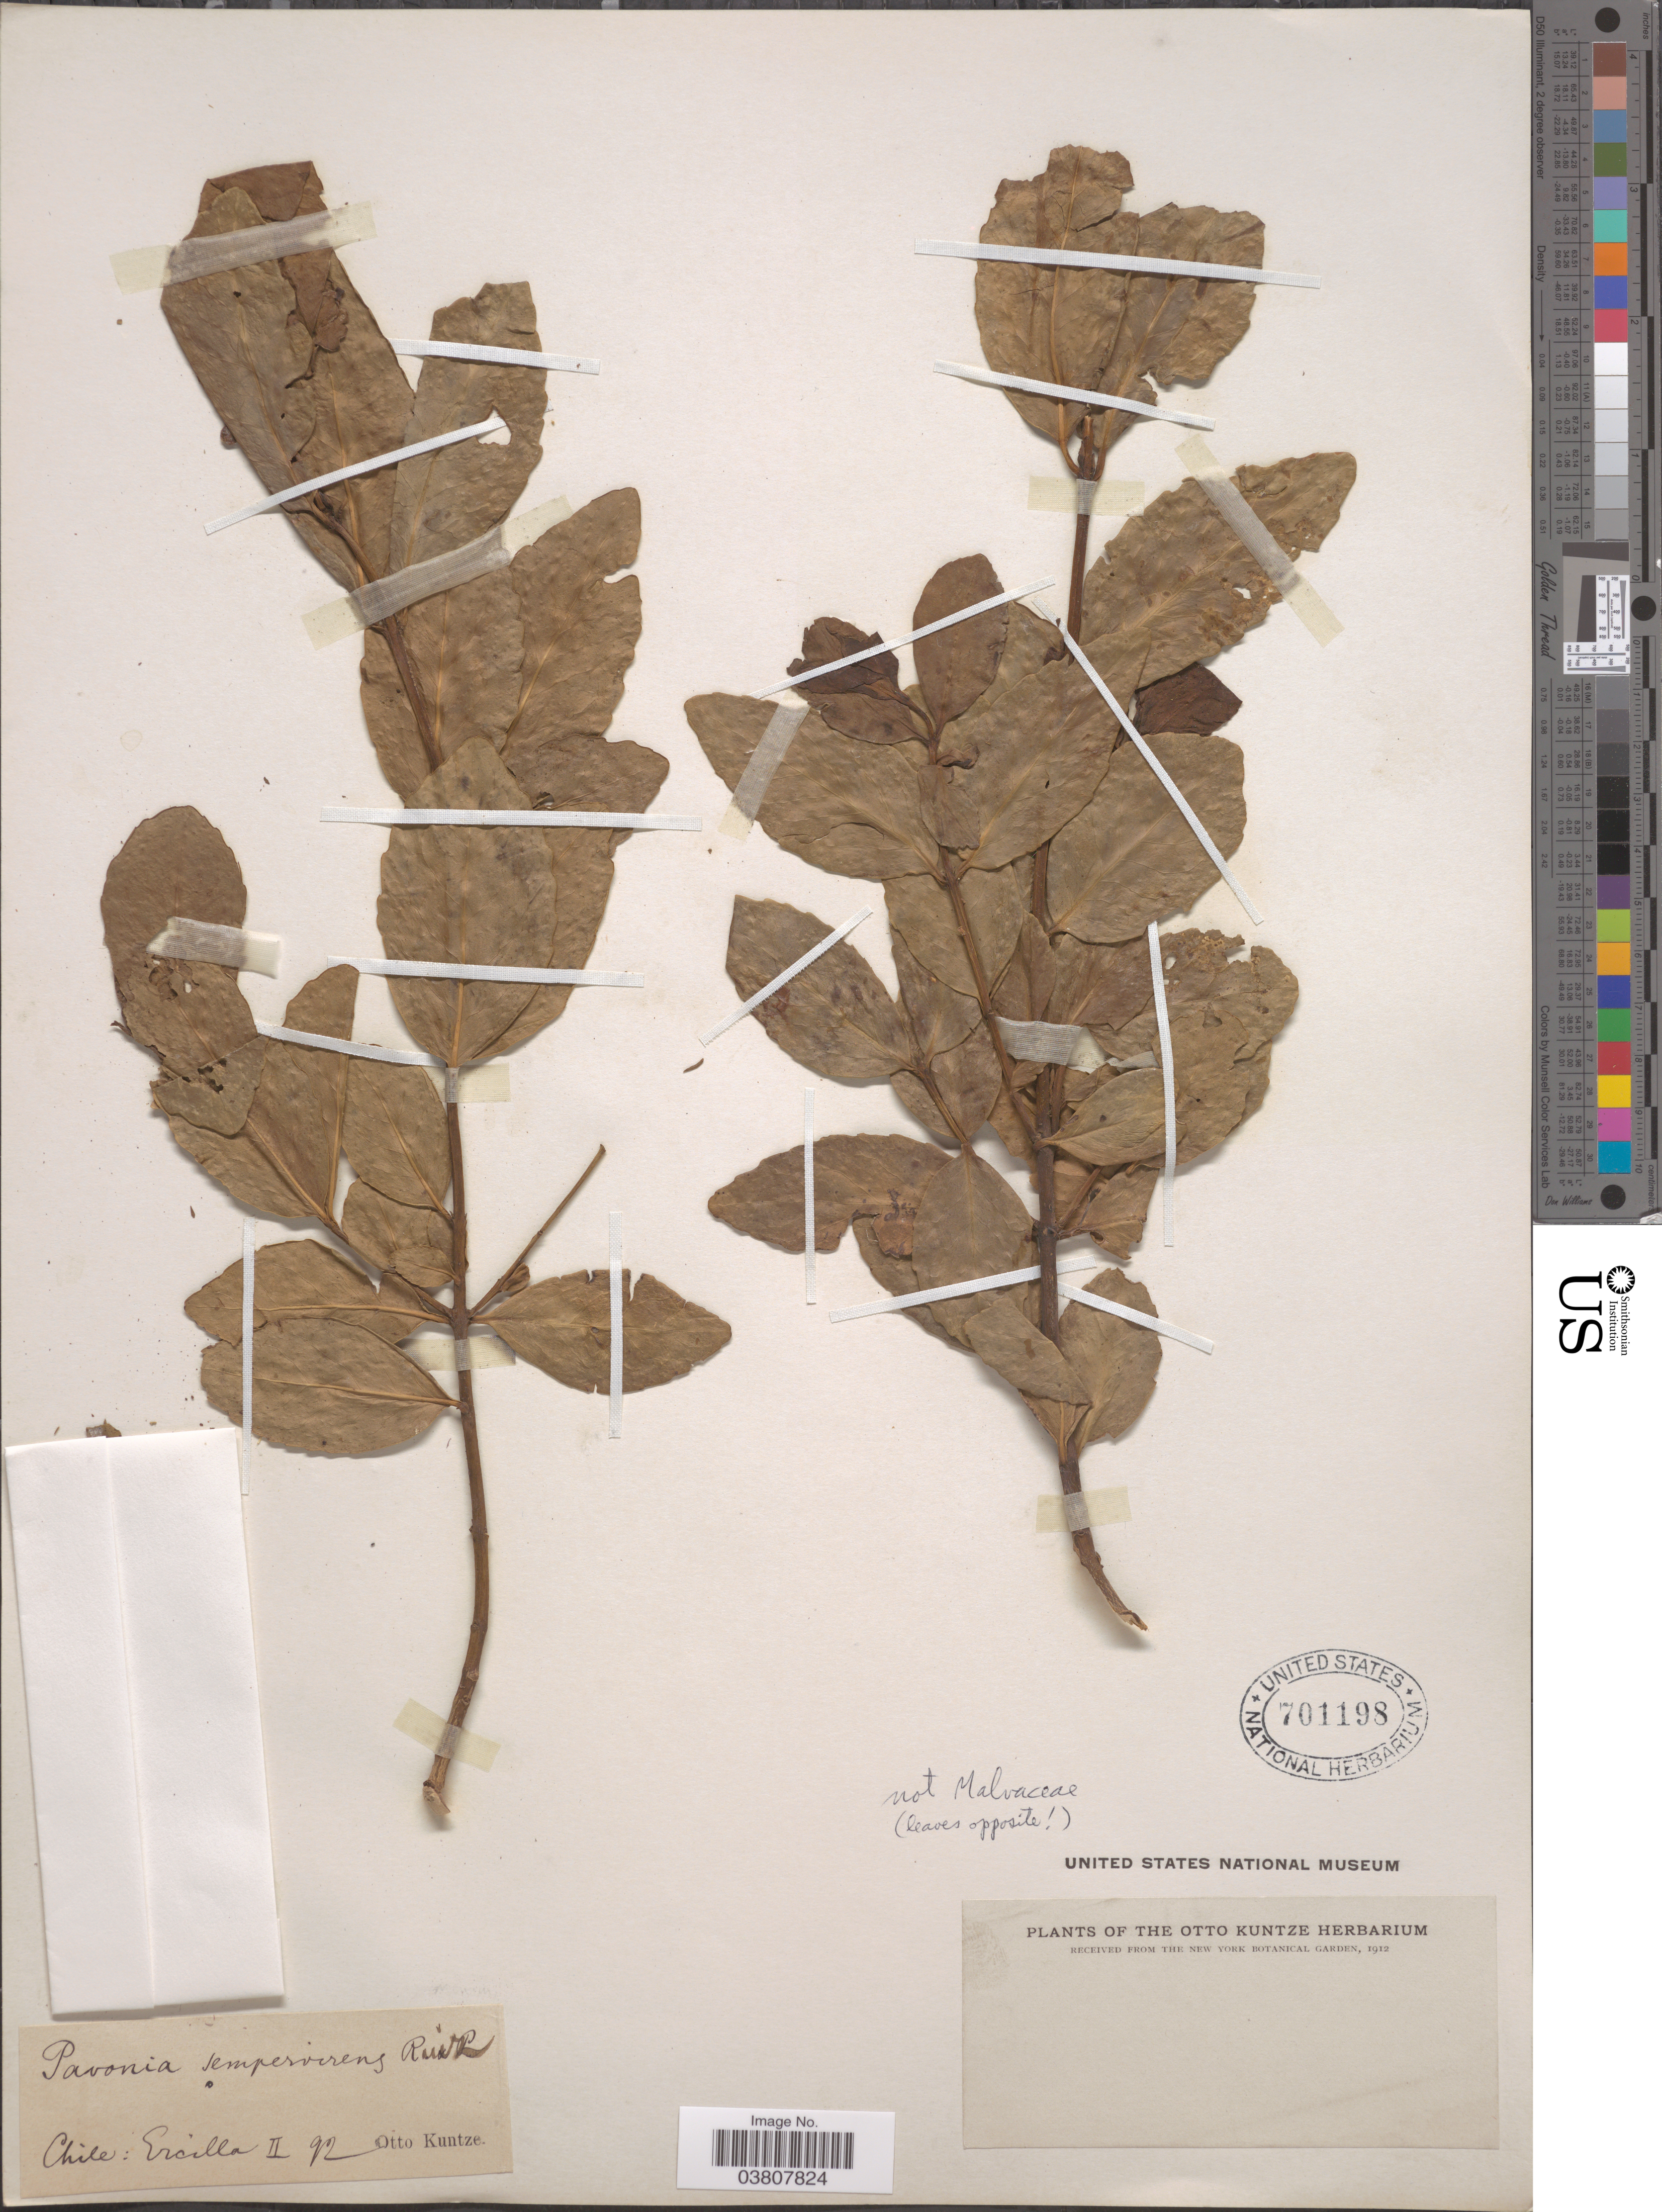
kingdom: Plantae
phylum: Tracheophyta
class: Magnoliopsida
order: Laurales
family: Atherospermataceae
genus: Laurelia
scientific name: Laurelia sempervirens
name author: (Ruiz & Pav.) Tul.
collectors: C.E.O. Kuntze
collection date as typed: Transcribed d/m/y: /2/92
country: Chile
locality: Ercilla.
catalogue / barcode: US 701198